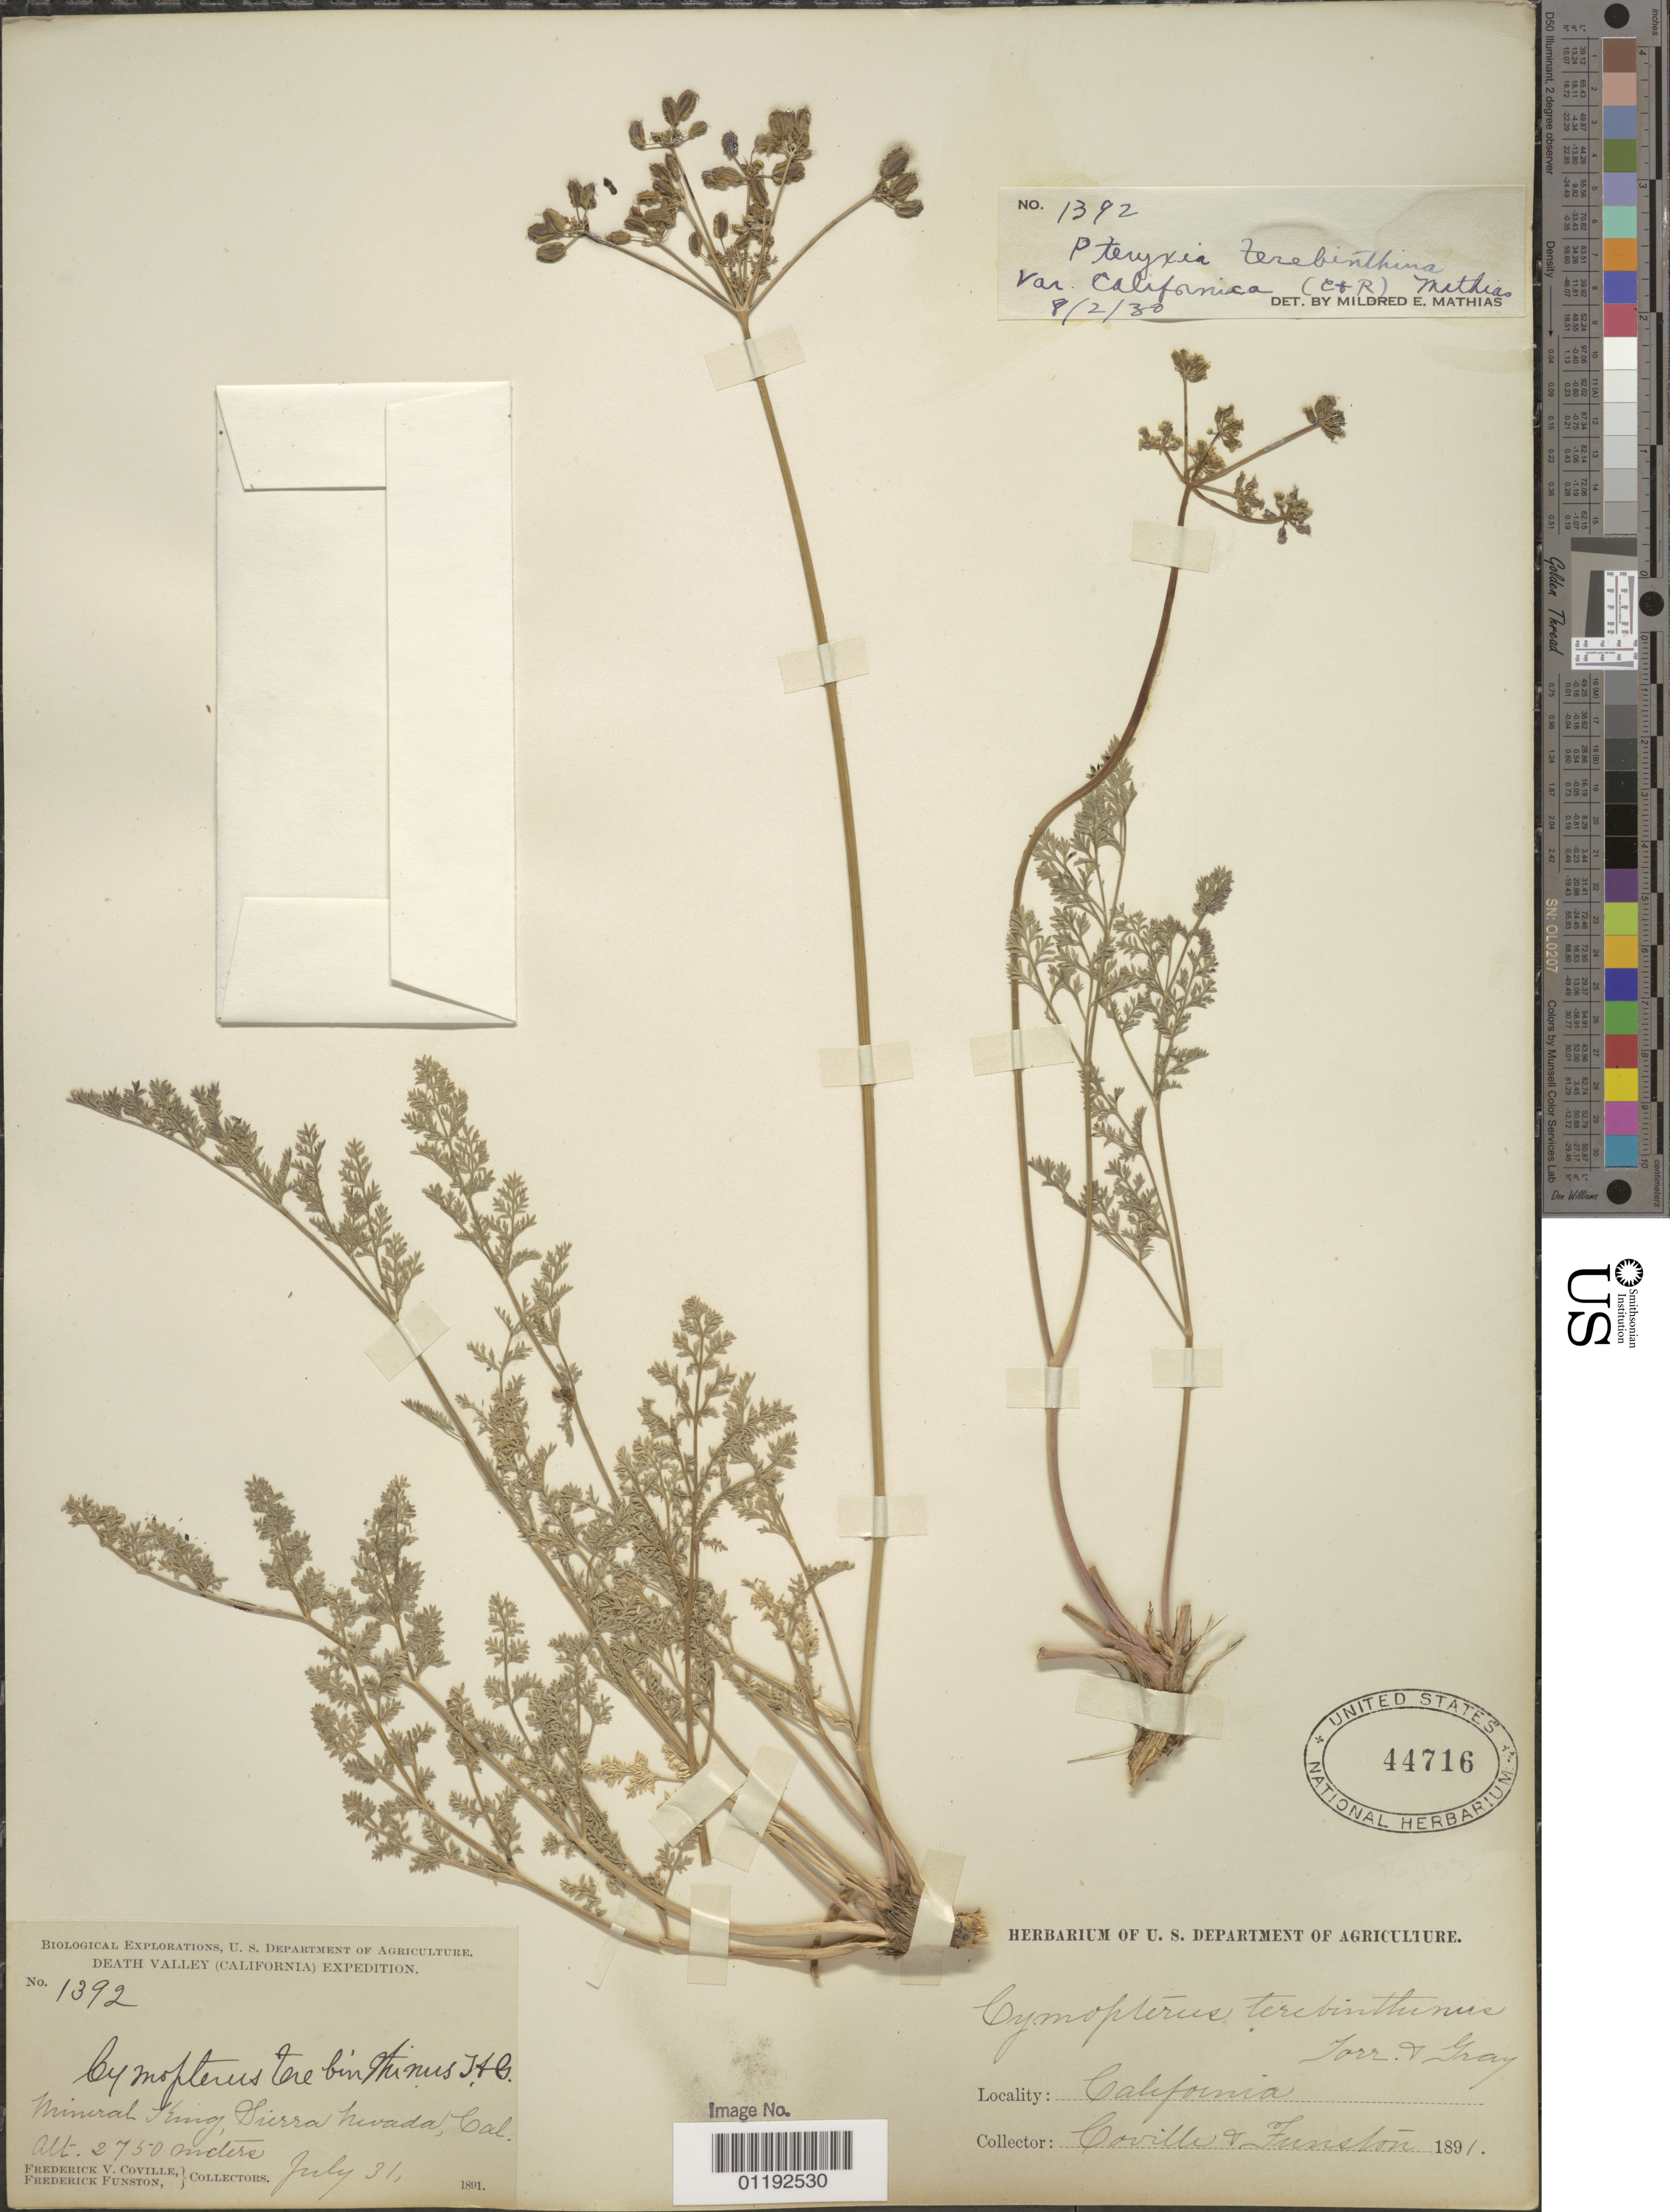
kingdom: Plantae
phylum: Tracheophyta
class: Magnoliopsida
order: Apiales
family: Apiaceae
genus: Pteryxia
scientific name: Pteryxia terebinthina var. californica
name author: (J.M. Coult. & Rose) Mathias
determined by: Mathias, M. E.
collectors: F. V. Coville & F. Funston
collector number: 1392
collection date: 1891-07-31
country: United States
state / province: California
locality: Mineral King, Sierra Nevada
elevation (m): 2750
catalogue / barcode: US 44716